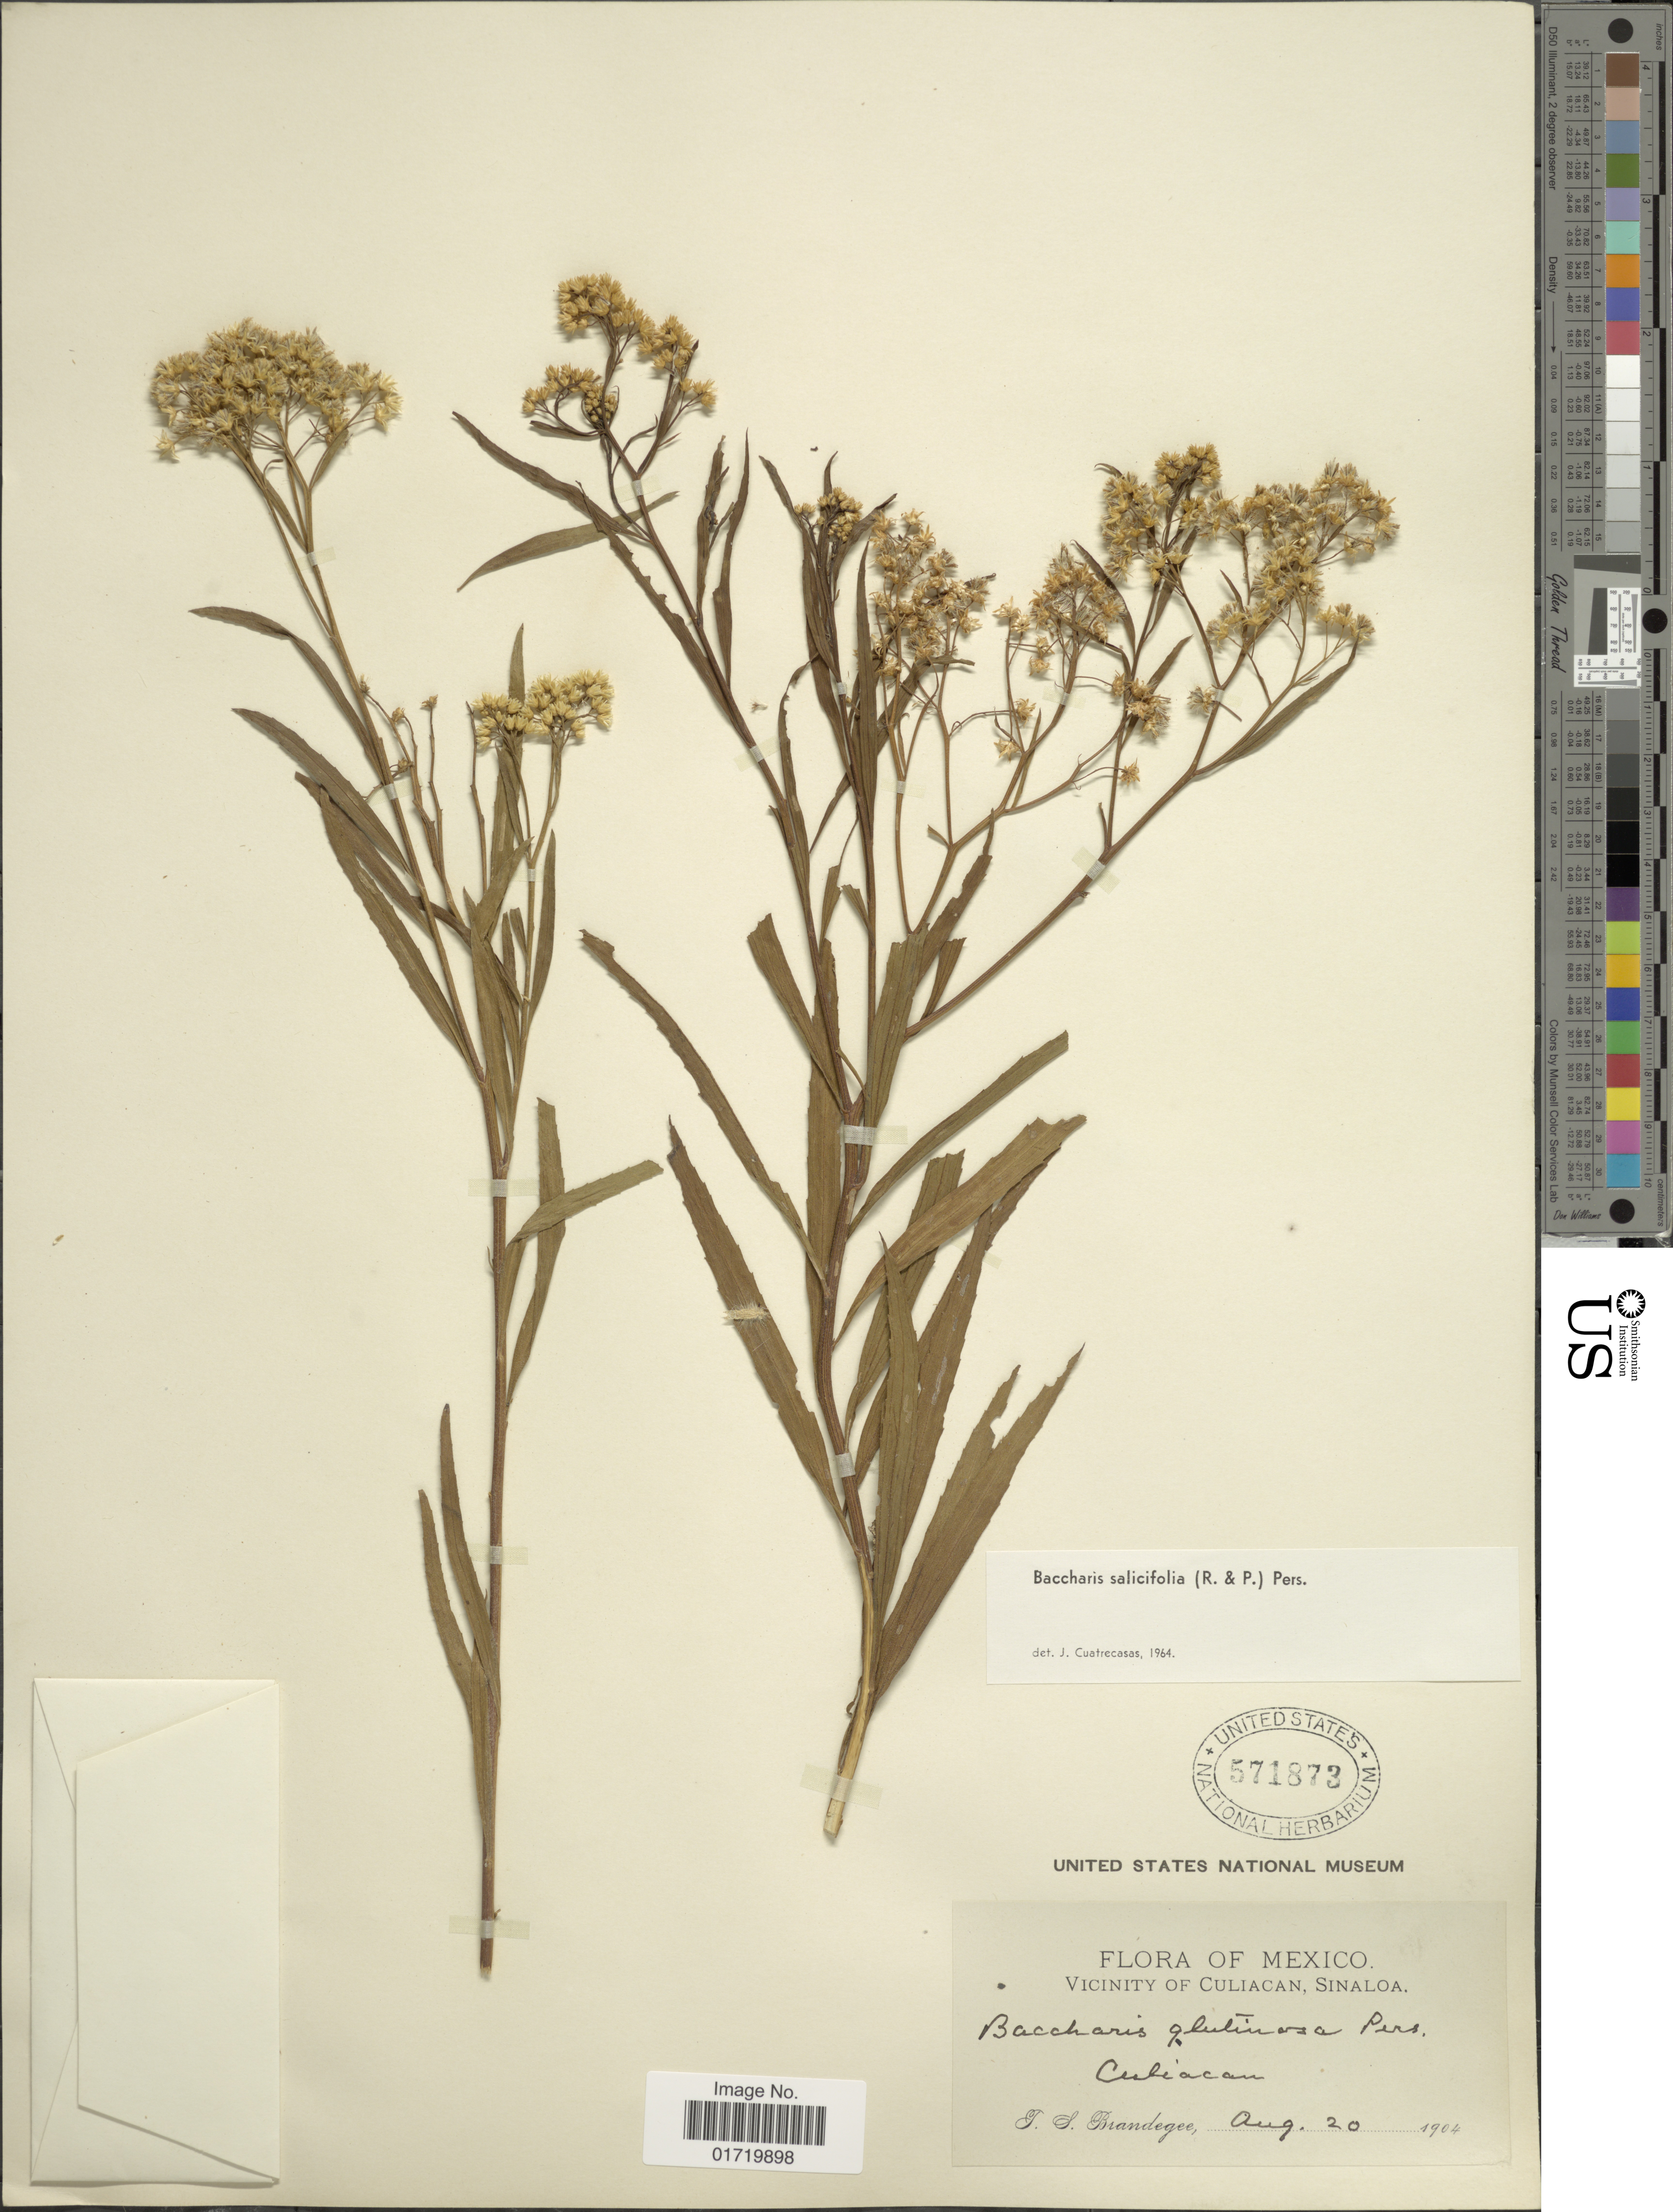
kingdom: Plantae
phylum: Tracheophyta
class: Magnoliopsida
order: Asterales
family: Asteraceae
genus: Baccharis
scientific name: Baccharis salicifolia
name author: (Ruiz & Pav.) Pers.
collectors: T. S. Brandegee (herbarium)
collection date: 1904-08-20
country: Mexico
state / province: Sinaloa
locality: Vicinity of Culiacan, Culiacan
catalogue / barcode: US 571873